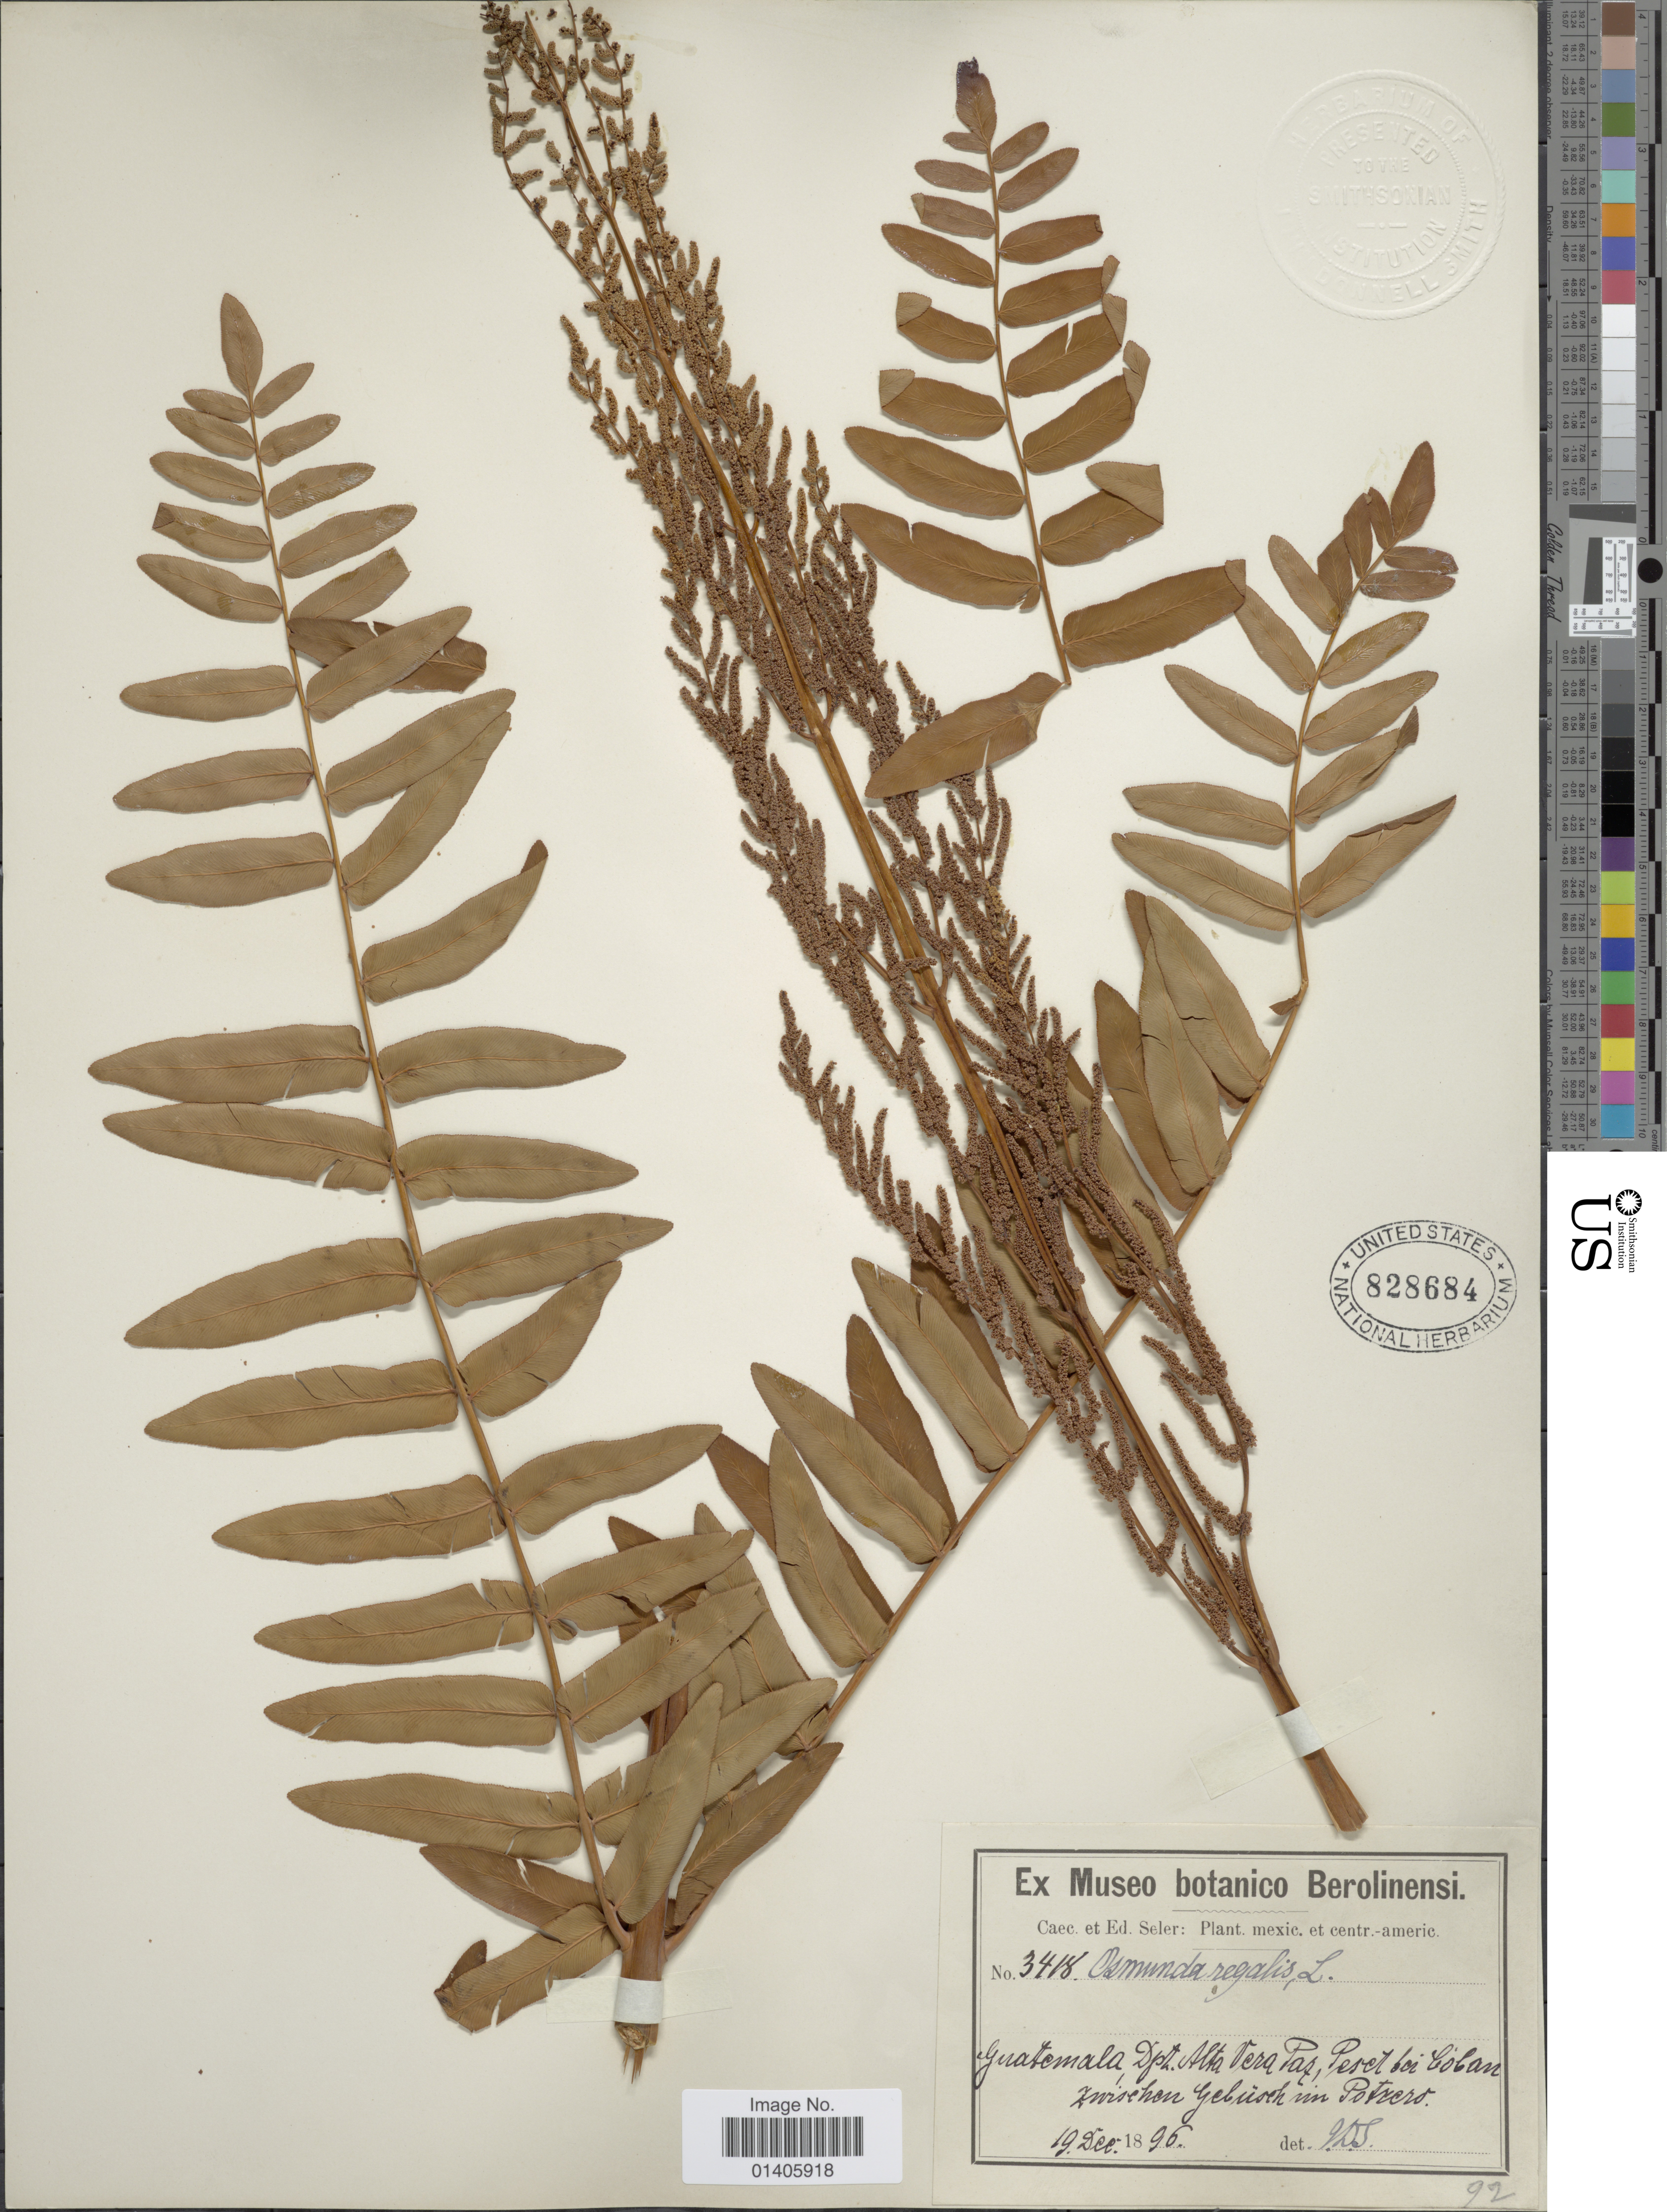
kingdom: Plantae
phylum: Tracheophyta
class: Polypodiopsida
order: Osmundales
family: Osmundaceae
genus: Osmunda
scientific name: Osmunda regalis var. spectabilis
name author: (Willd.) A. Gray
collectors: J. D. S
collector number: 3418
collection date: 1896-12-19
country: Guatemala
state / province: Alta Verapaz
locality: Pest bei Coban zwischen Gebüsch im Potczo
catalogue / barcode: US 828684